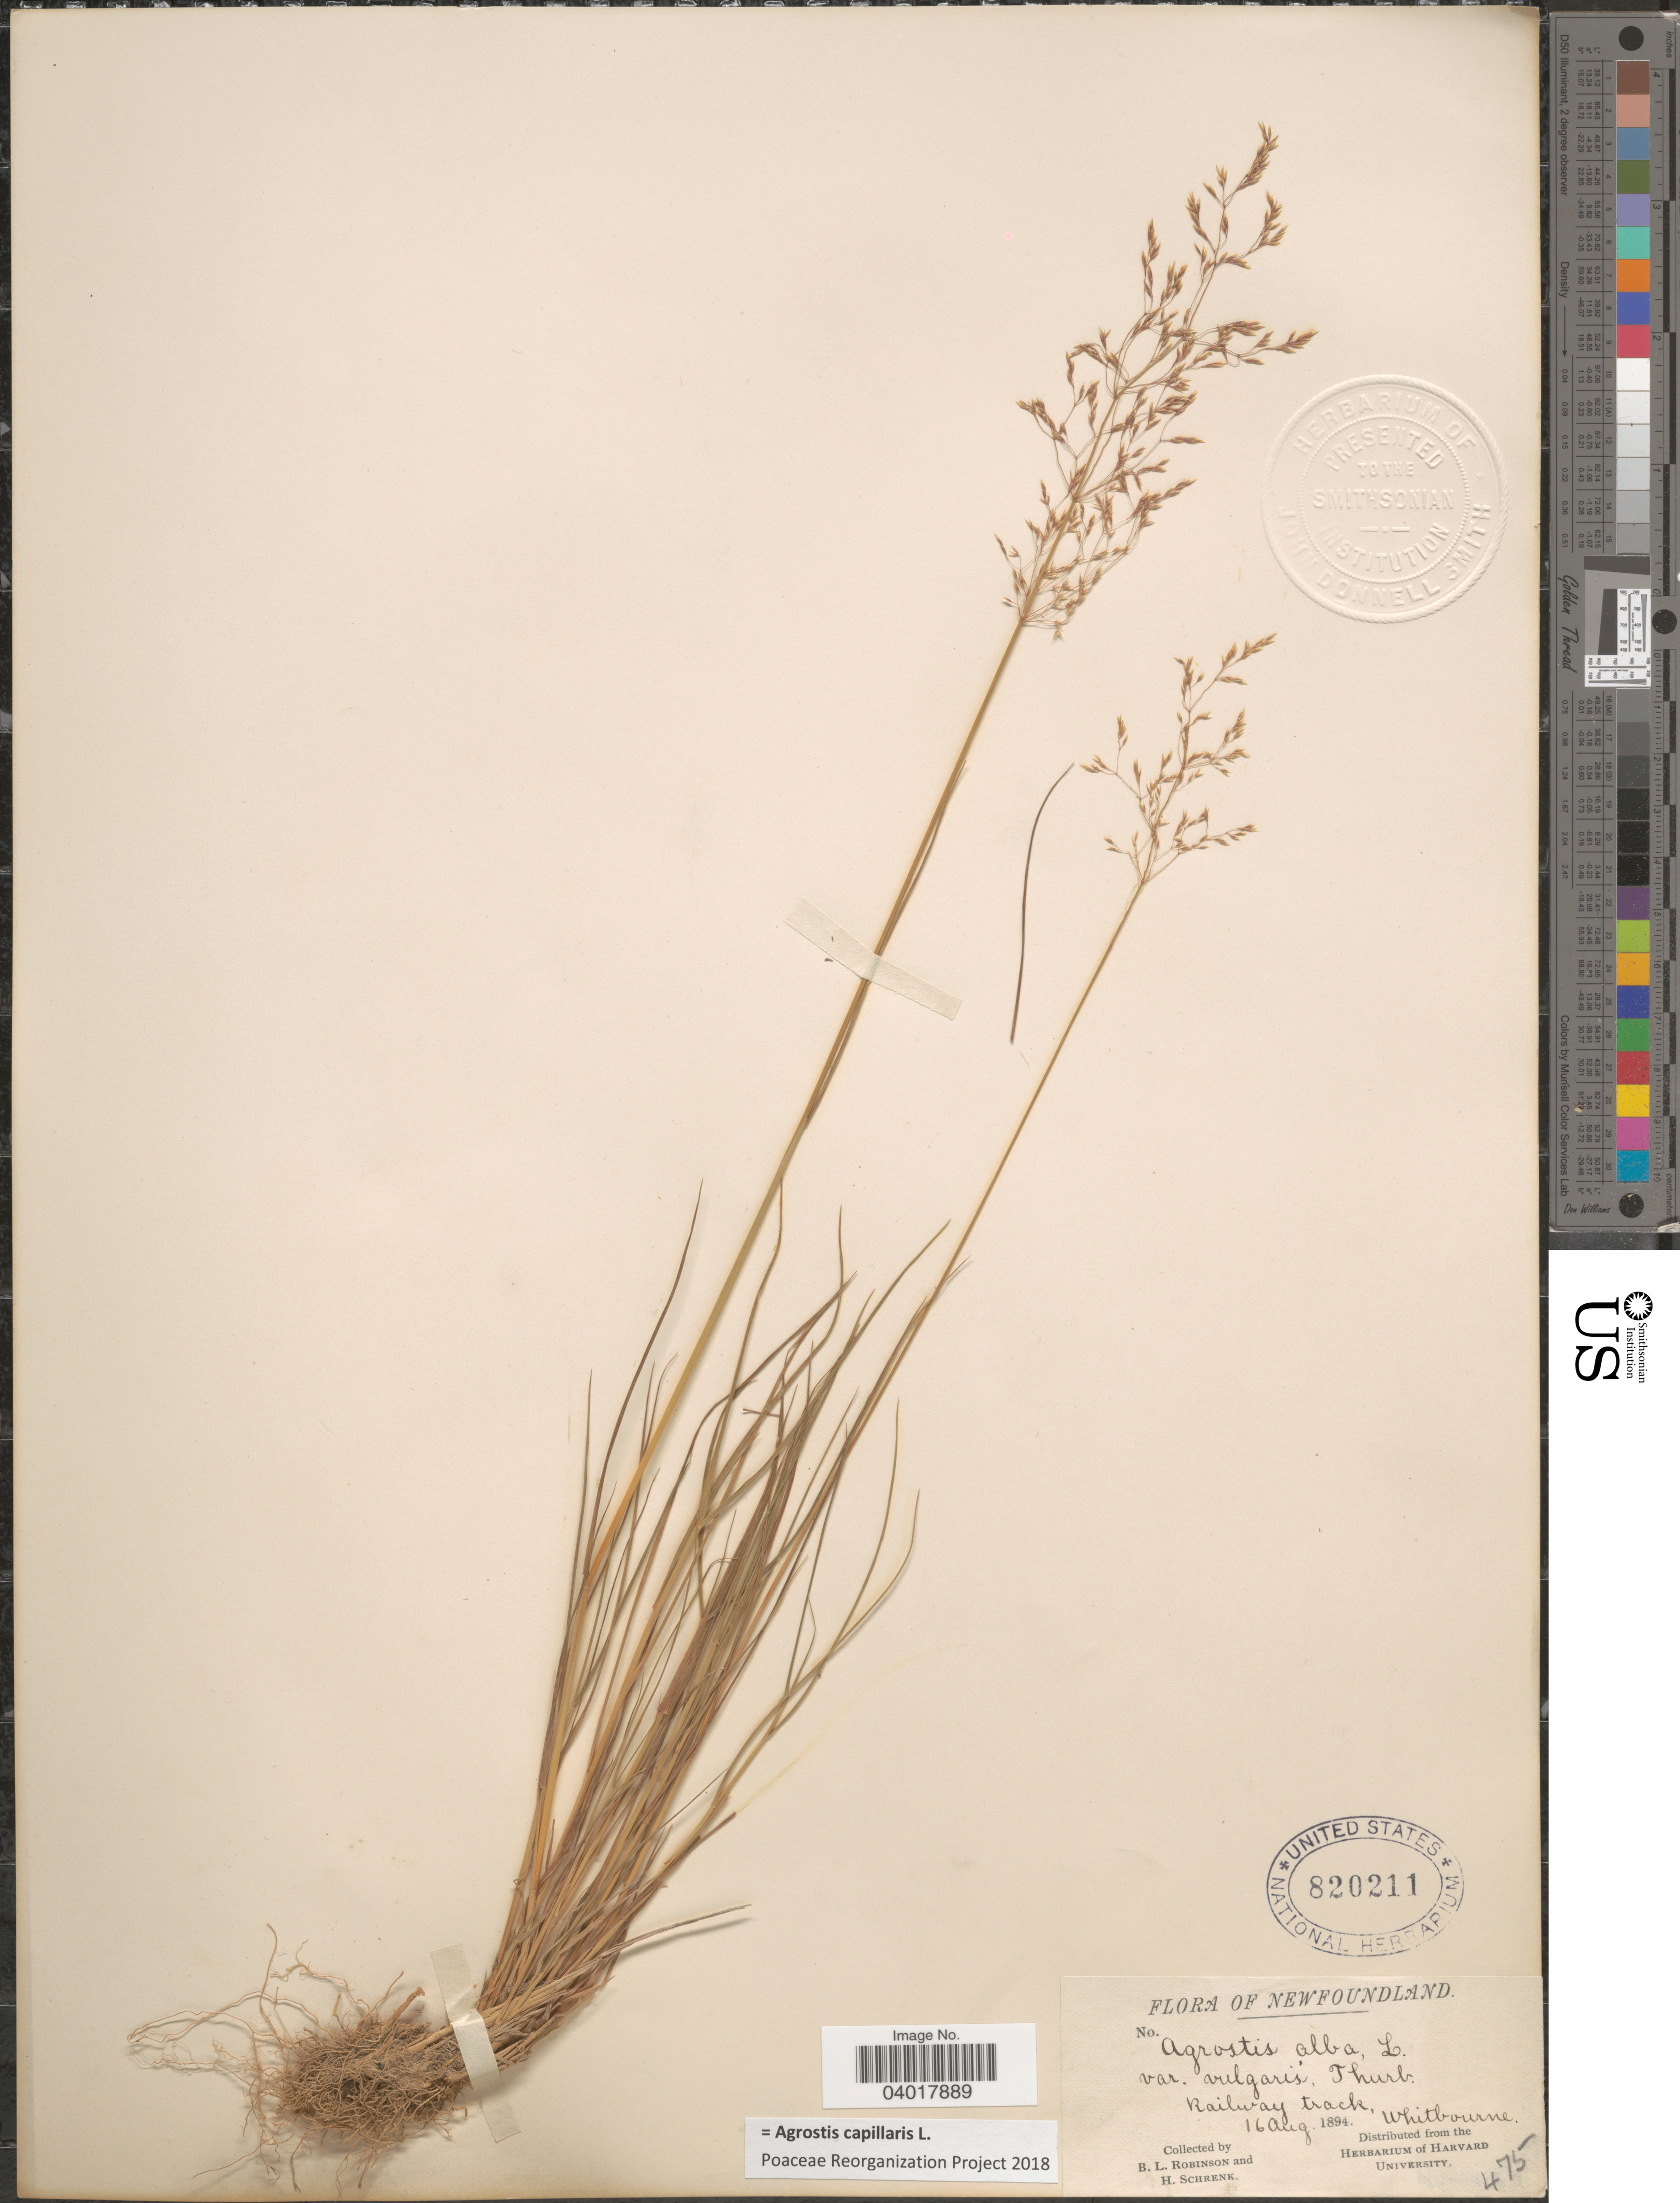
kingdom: Plantae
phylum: Tracheophyta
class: Liliopsida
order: Poales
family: Poaceae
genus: Agrostis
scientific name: Agrostis capillaris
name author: L.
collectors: B. L. Robinson & H. Schrenk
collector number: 475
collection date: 1894-08-16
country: Canada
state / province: Newfoundland and Labrador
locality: Railway track, Whitbourne.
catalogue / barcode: US 820211